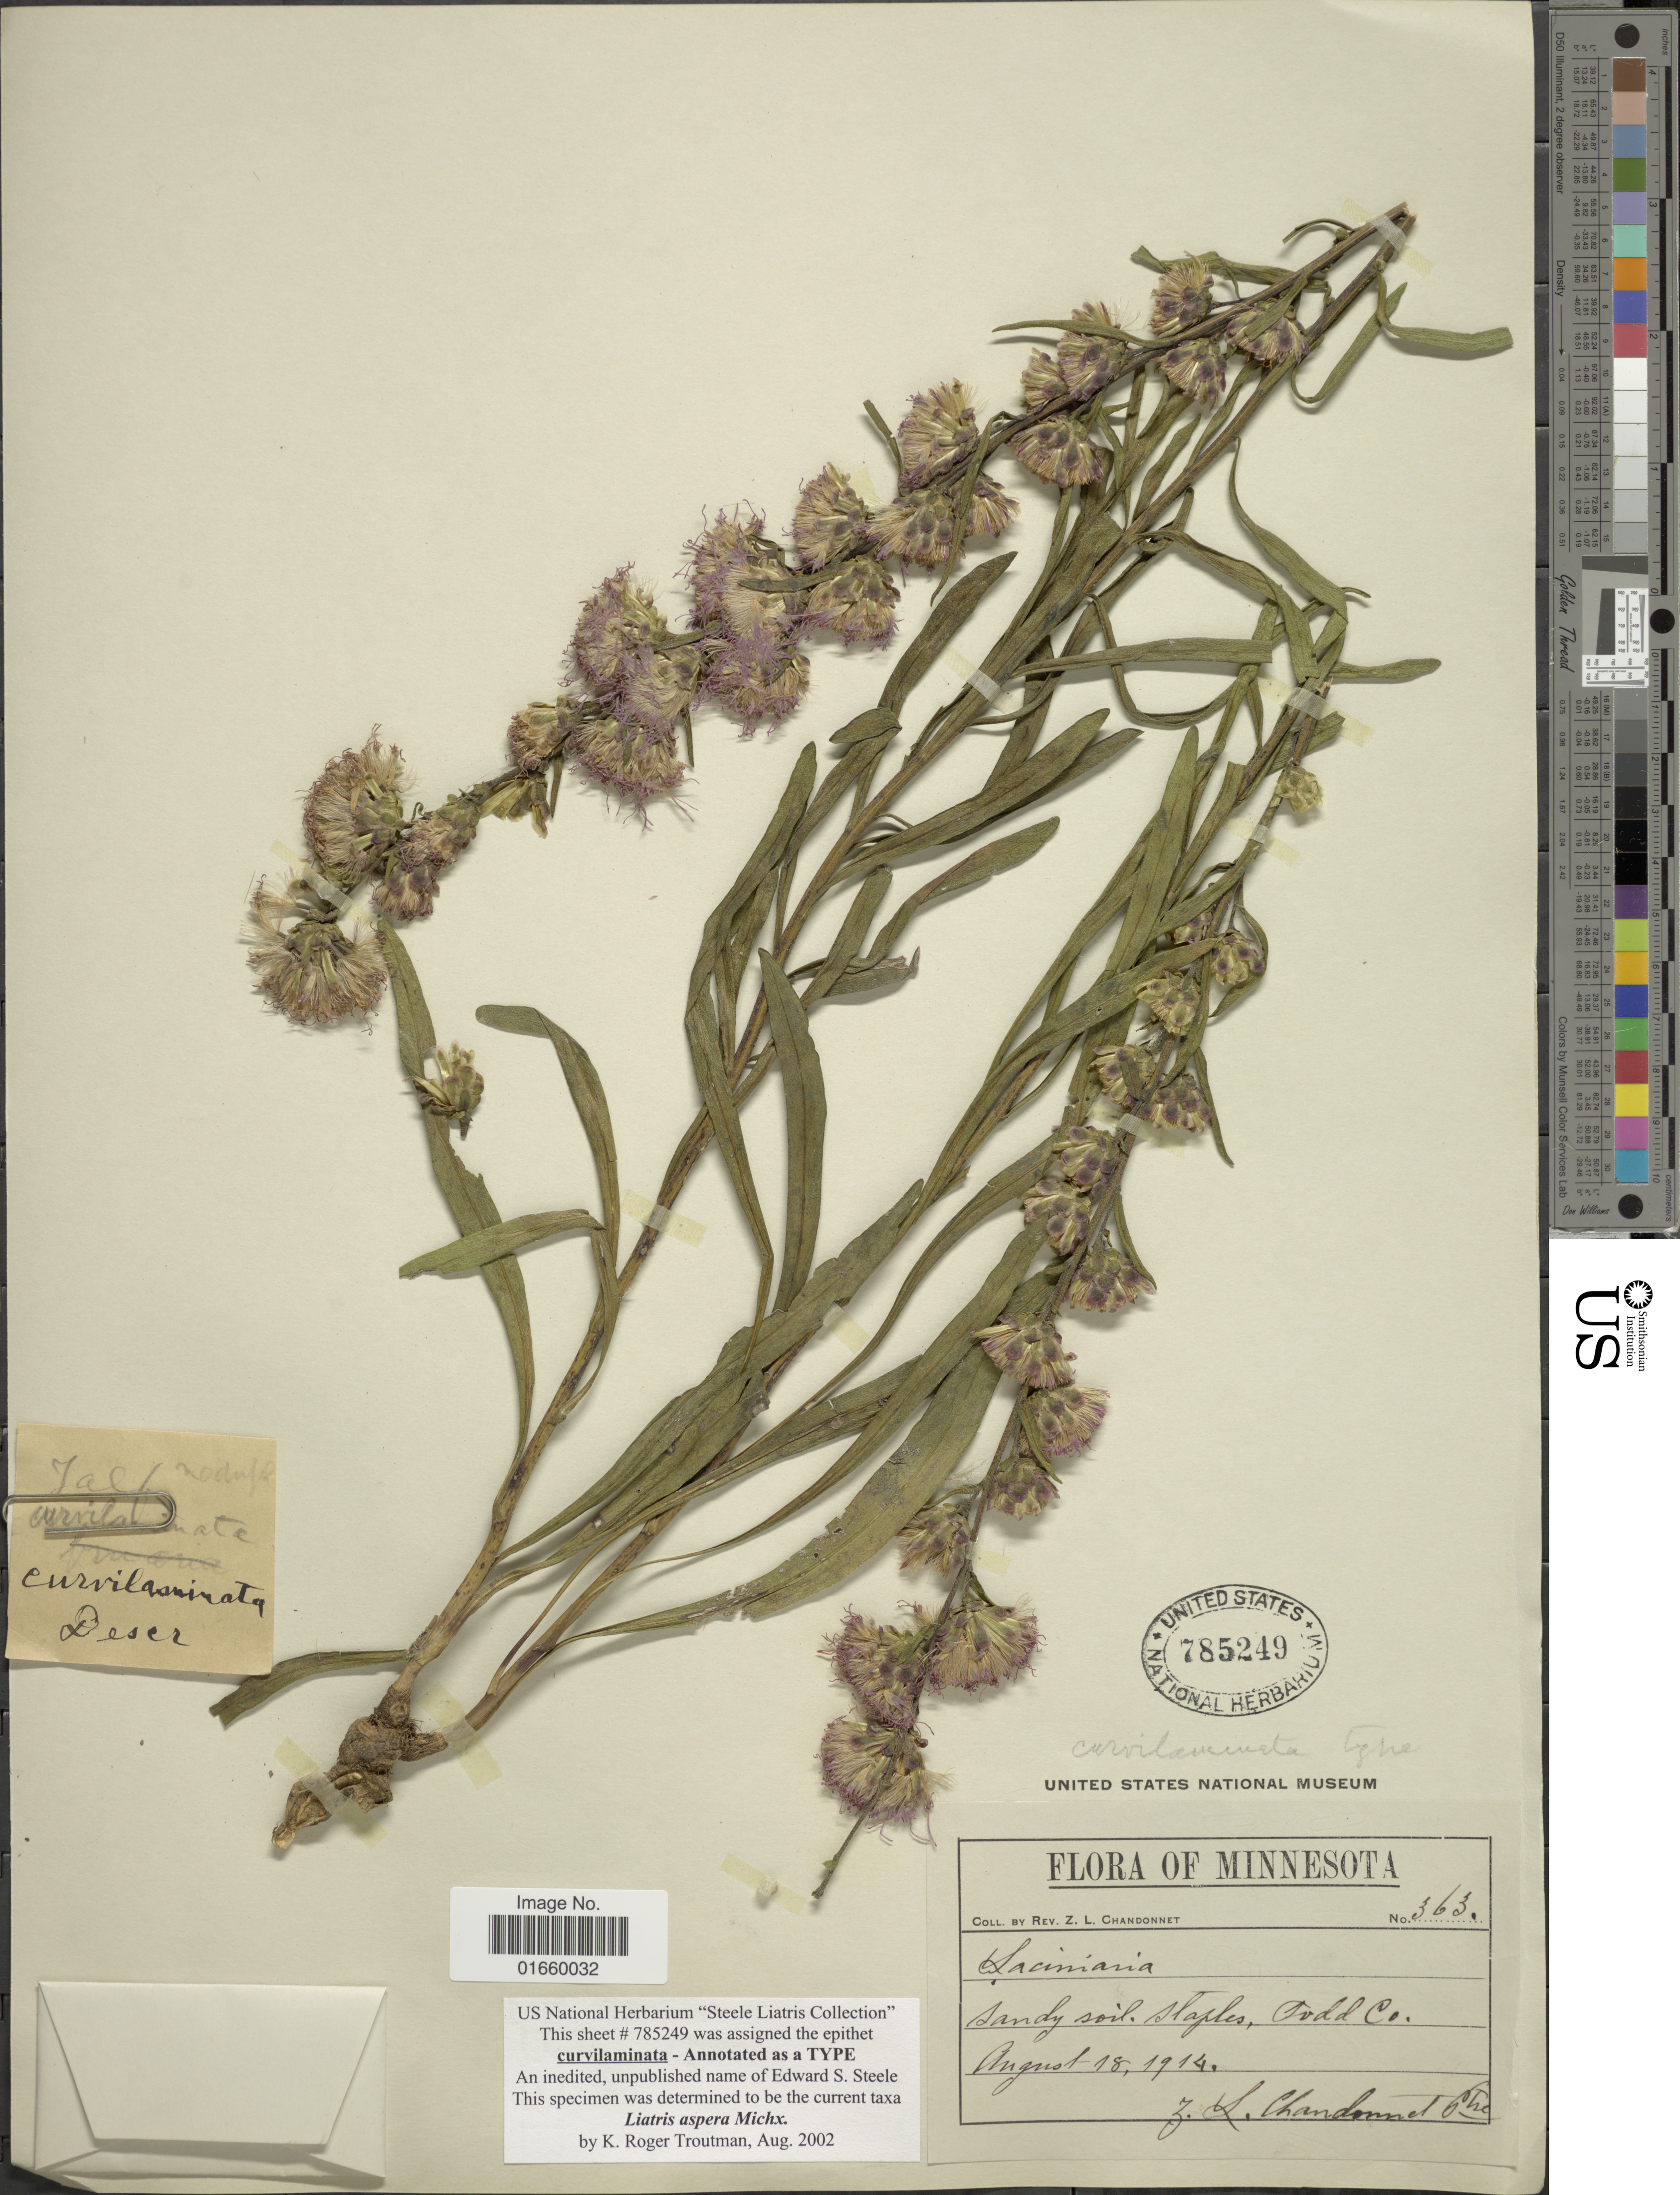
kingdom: Plantae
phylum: Tracheophyta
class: Magnoliopsida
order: Asterales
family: Asteraceae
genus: Liatris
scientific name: Liatris aspera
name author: Michx.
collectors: Z. Chandonnet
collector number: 363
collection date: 1914-08-18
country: United States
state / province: Minnesota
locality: Staples, Judd Co.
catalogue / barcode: US 785249